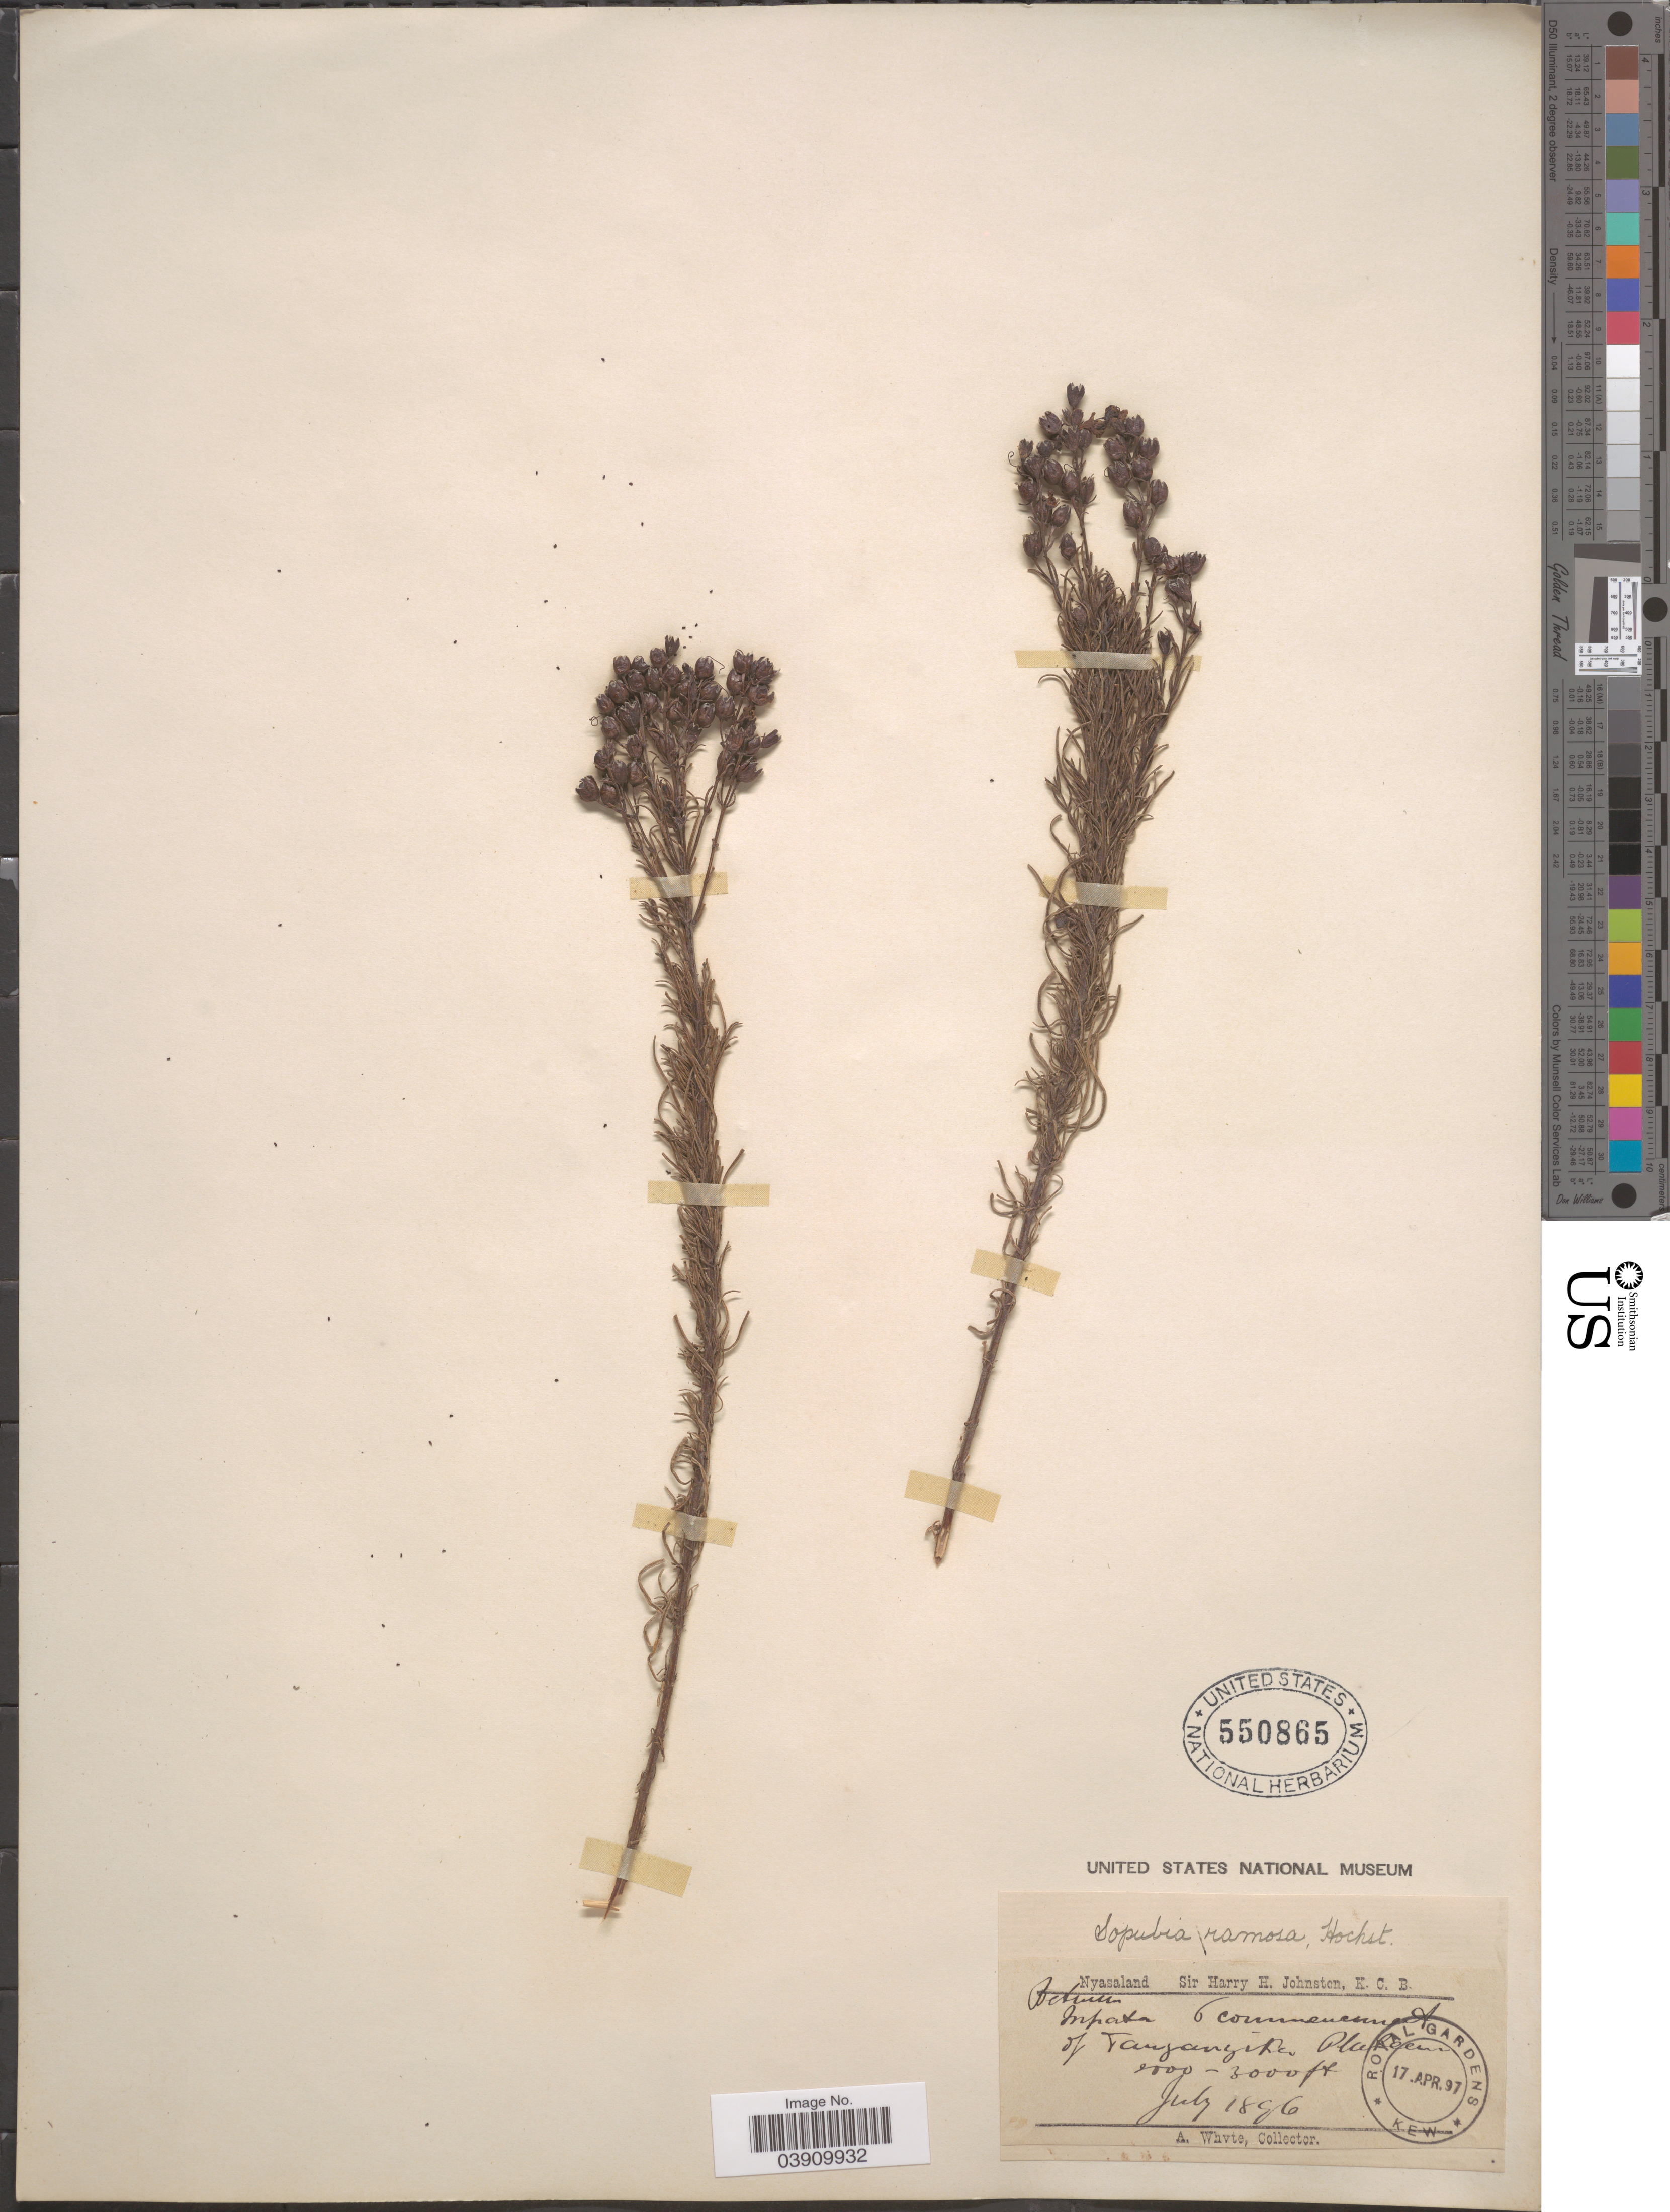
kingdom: Plantae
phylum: Tracheophyta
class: Magnoliopsida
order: Lamiales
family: Orobanchaceae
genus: Sopubia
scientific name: Sopubia ramosa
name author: (Hochst.) Hochst.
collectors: A. Whyte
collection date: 1896-07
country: Malawi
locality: Nyasaland. Tanganyika Plateau.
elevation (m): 610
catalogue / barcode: US 550865